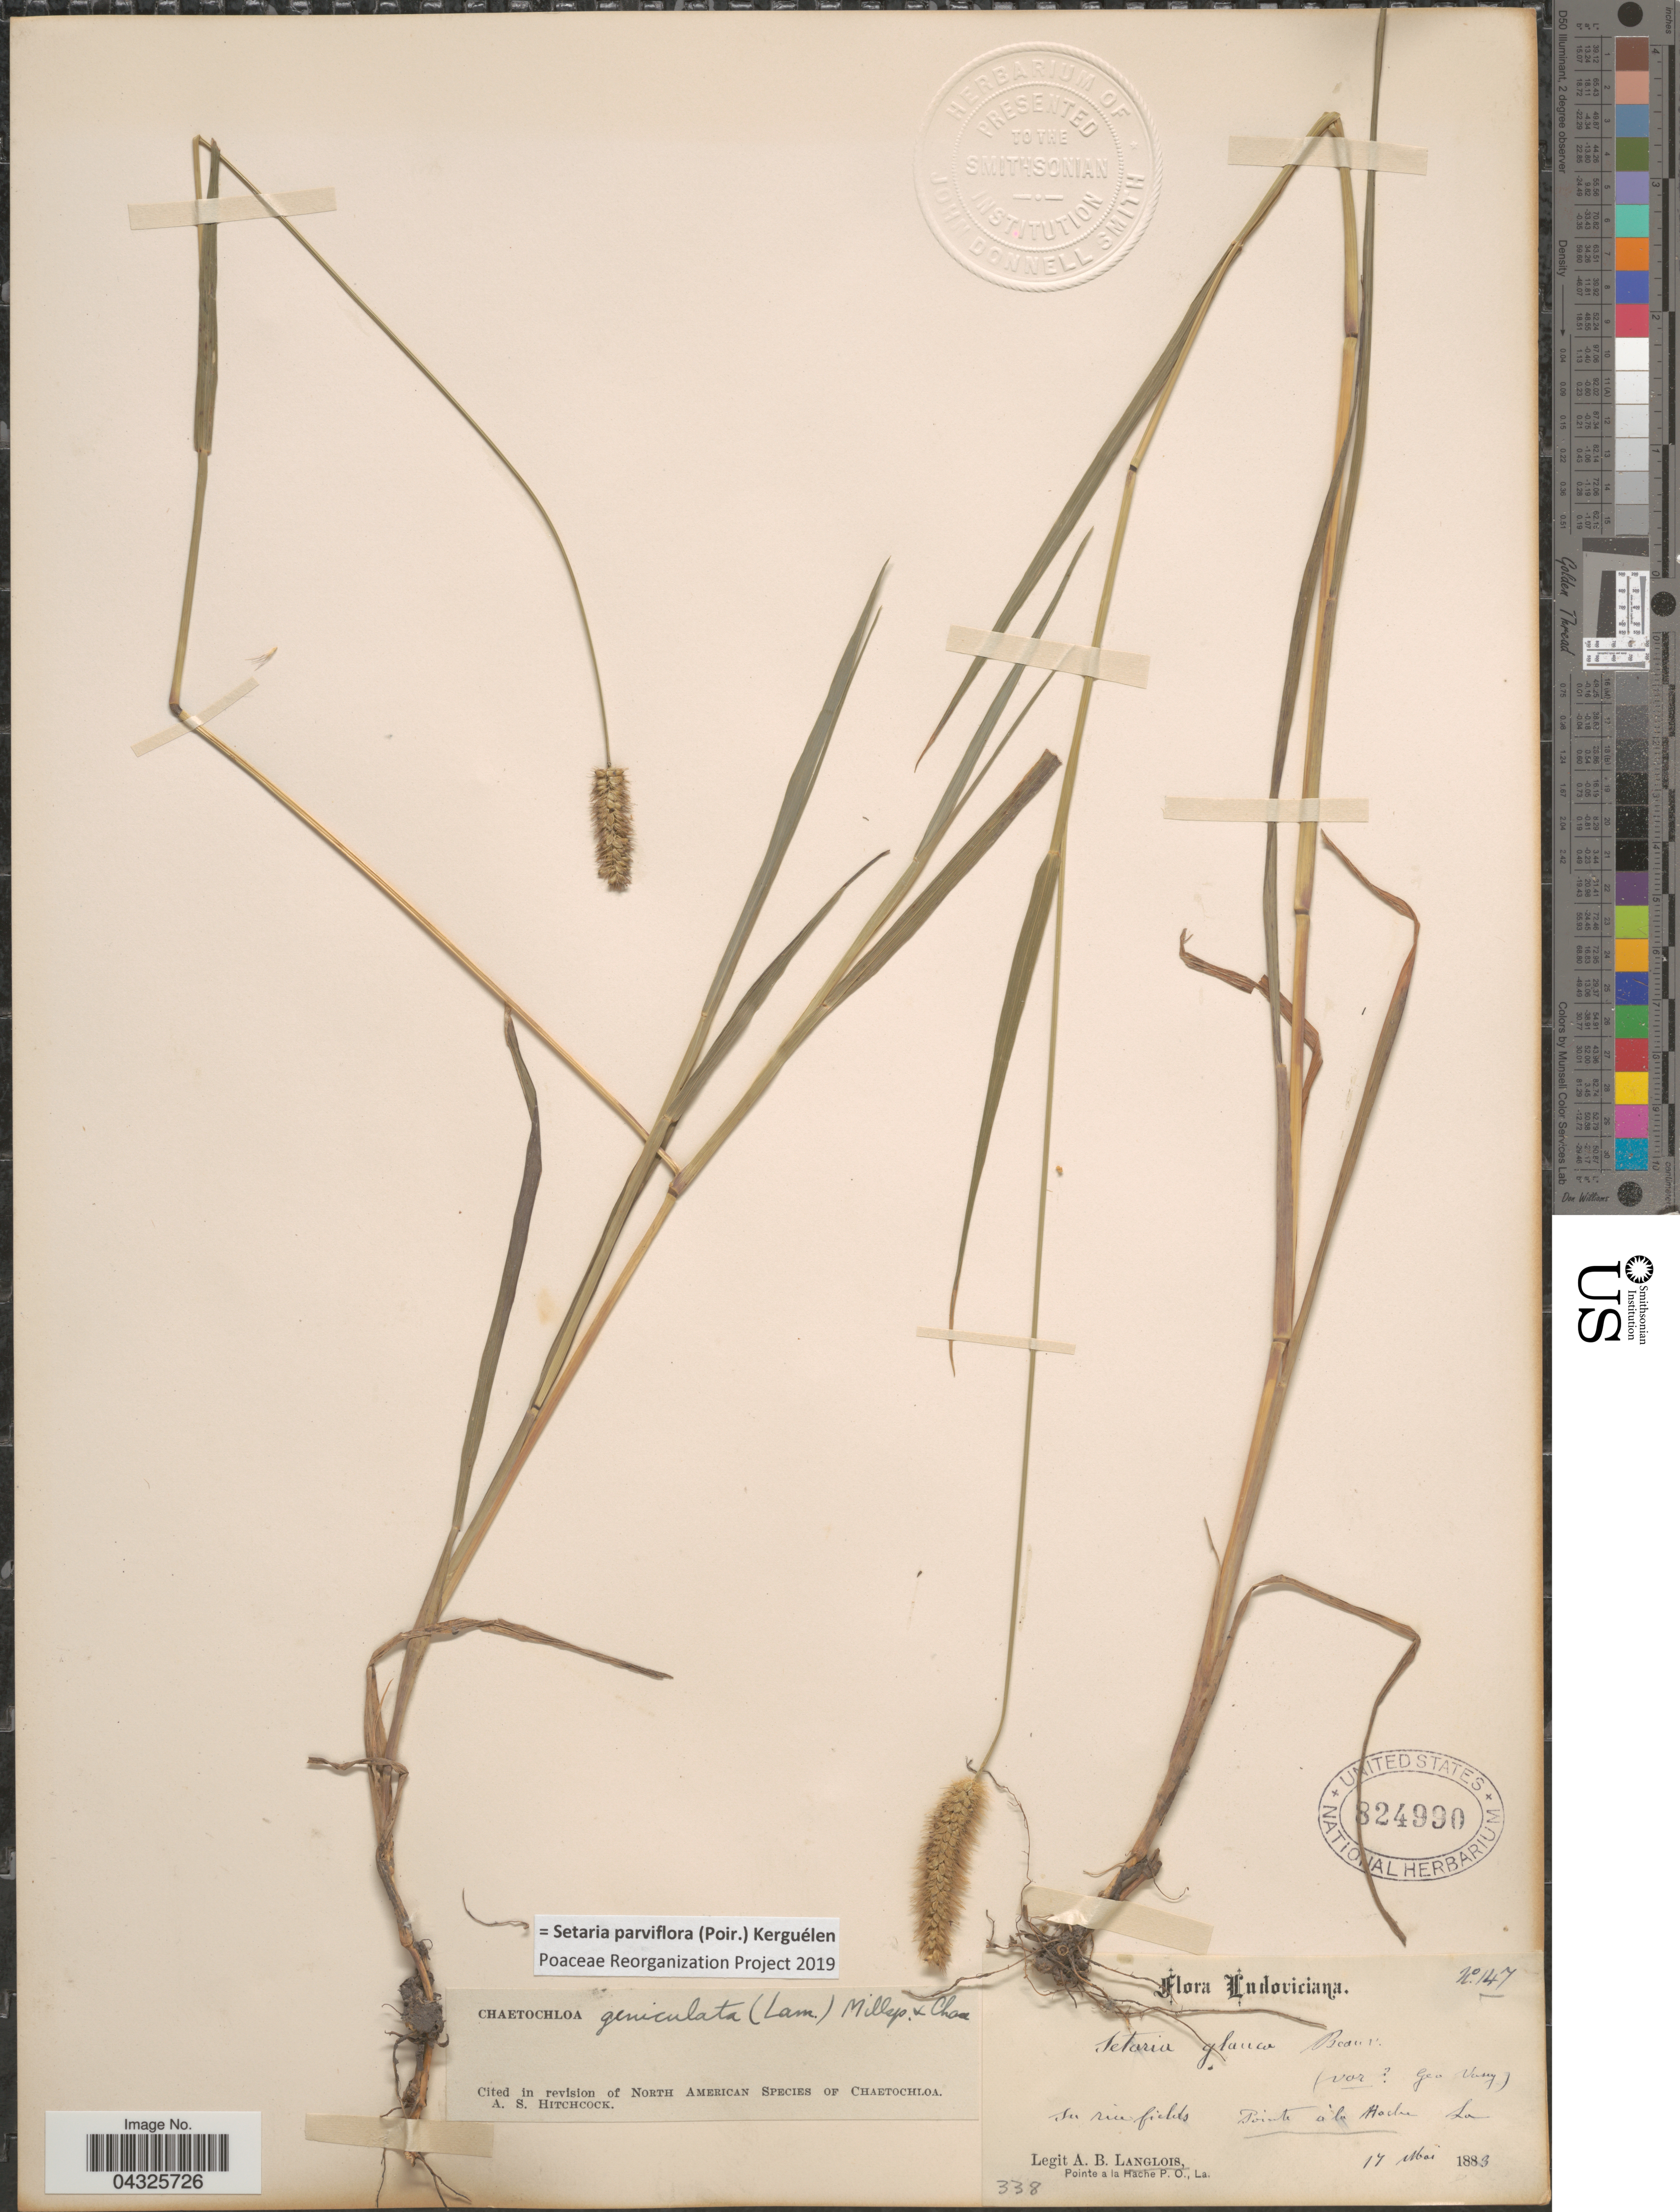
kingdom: Plantae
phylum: Tracheophyta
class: Liliopsida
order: Poales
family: Poaceae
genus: Setaria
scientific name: Setaria parviflora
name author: (Poir.) Kerguélen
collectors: A. Langlois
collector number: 147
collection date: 1883-05-17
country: United States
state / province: Louisiana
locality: In rice fields. Pointe à la Hache.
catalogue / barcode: US 824990